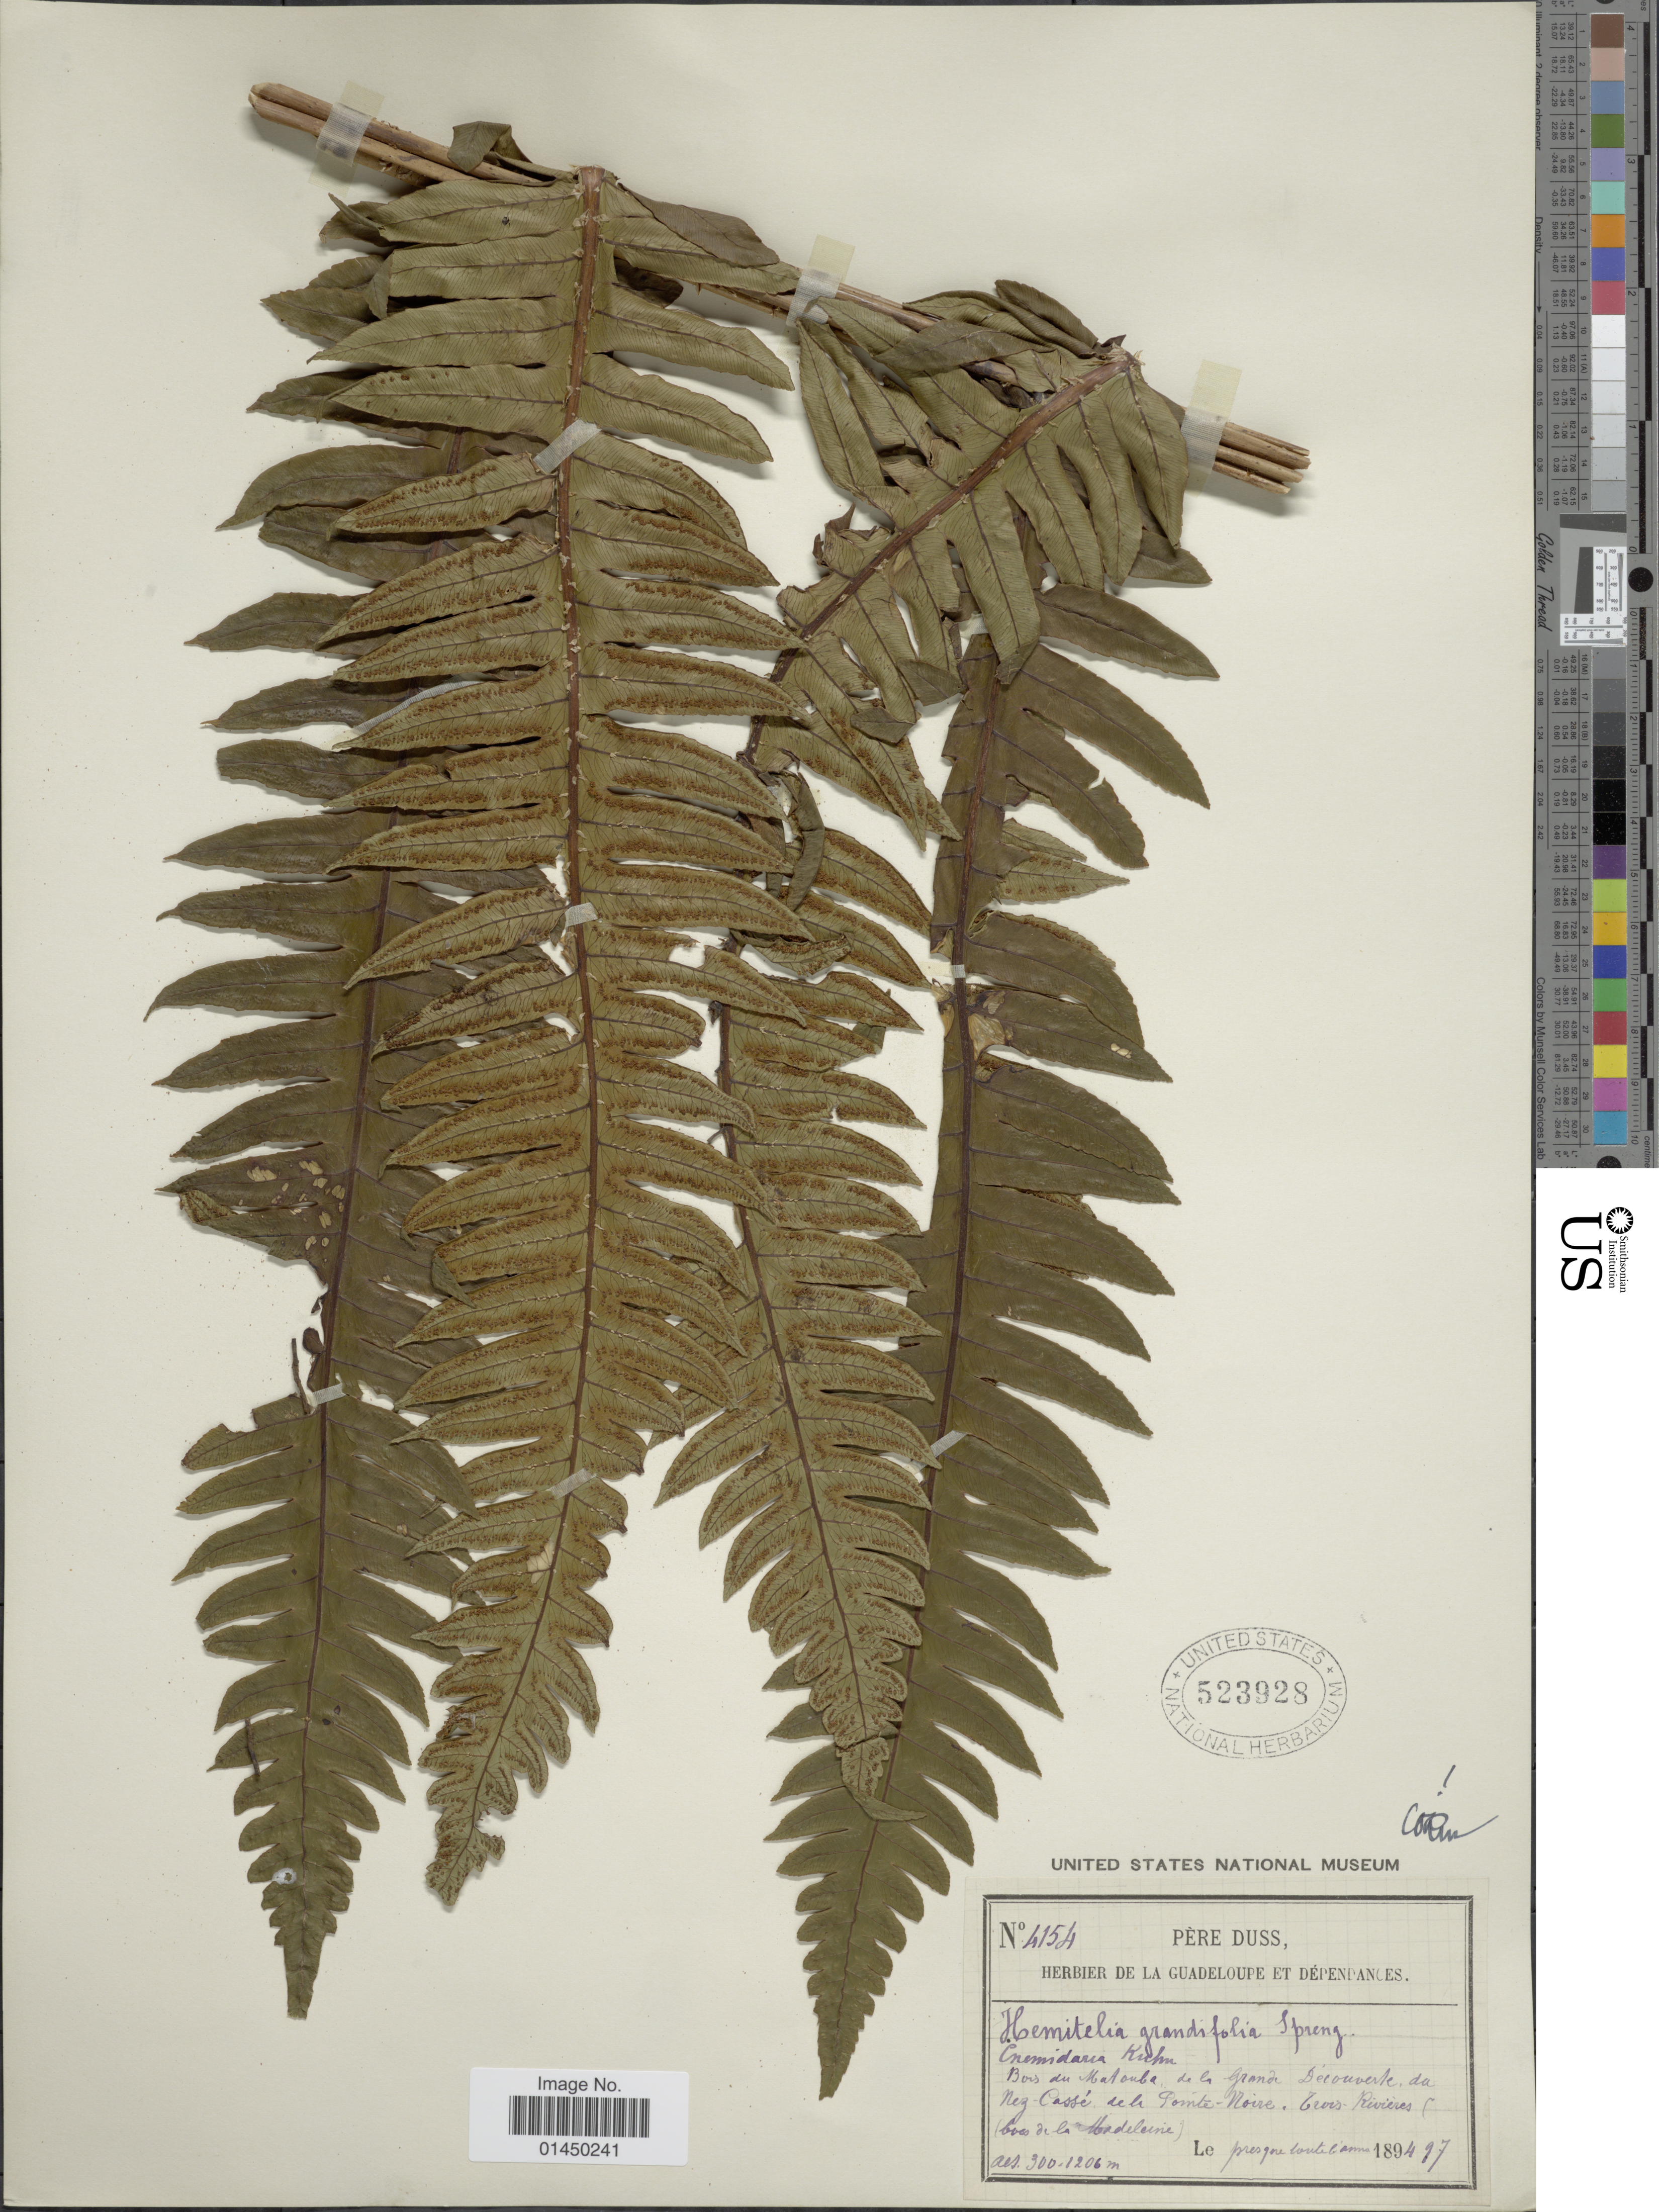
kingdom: Plantae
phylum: Tracheophyta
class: Polypodiopsida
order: Cyatheales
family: Cyatheaceae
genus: Cyathea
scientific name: Cyathea grandifolia var. grandifolia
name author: Willd.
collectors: Père Duss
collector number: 4154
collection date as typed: pres que conte l'amme 1894 17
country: Guadeloupe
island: Leeward Is.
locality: Bois du Matouba de la Grande Découverte, du Nez-Cassé de la Pointe-Noire, Trois-Rivières (bois de la Madeleine).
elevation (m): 300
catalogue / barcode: US 523928